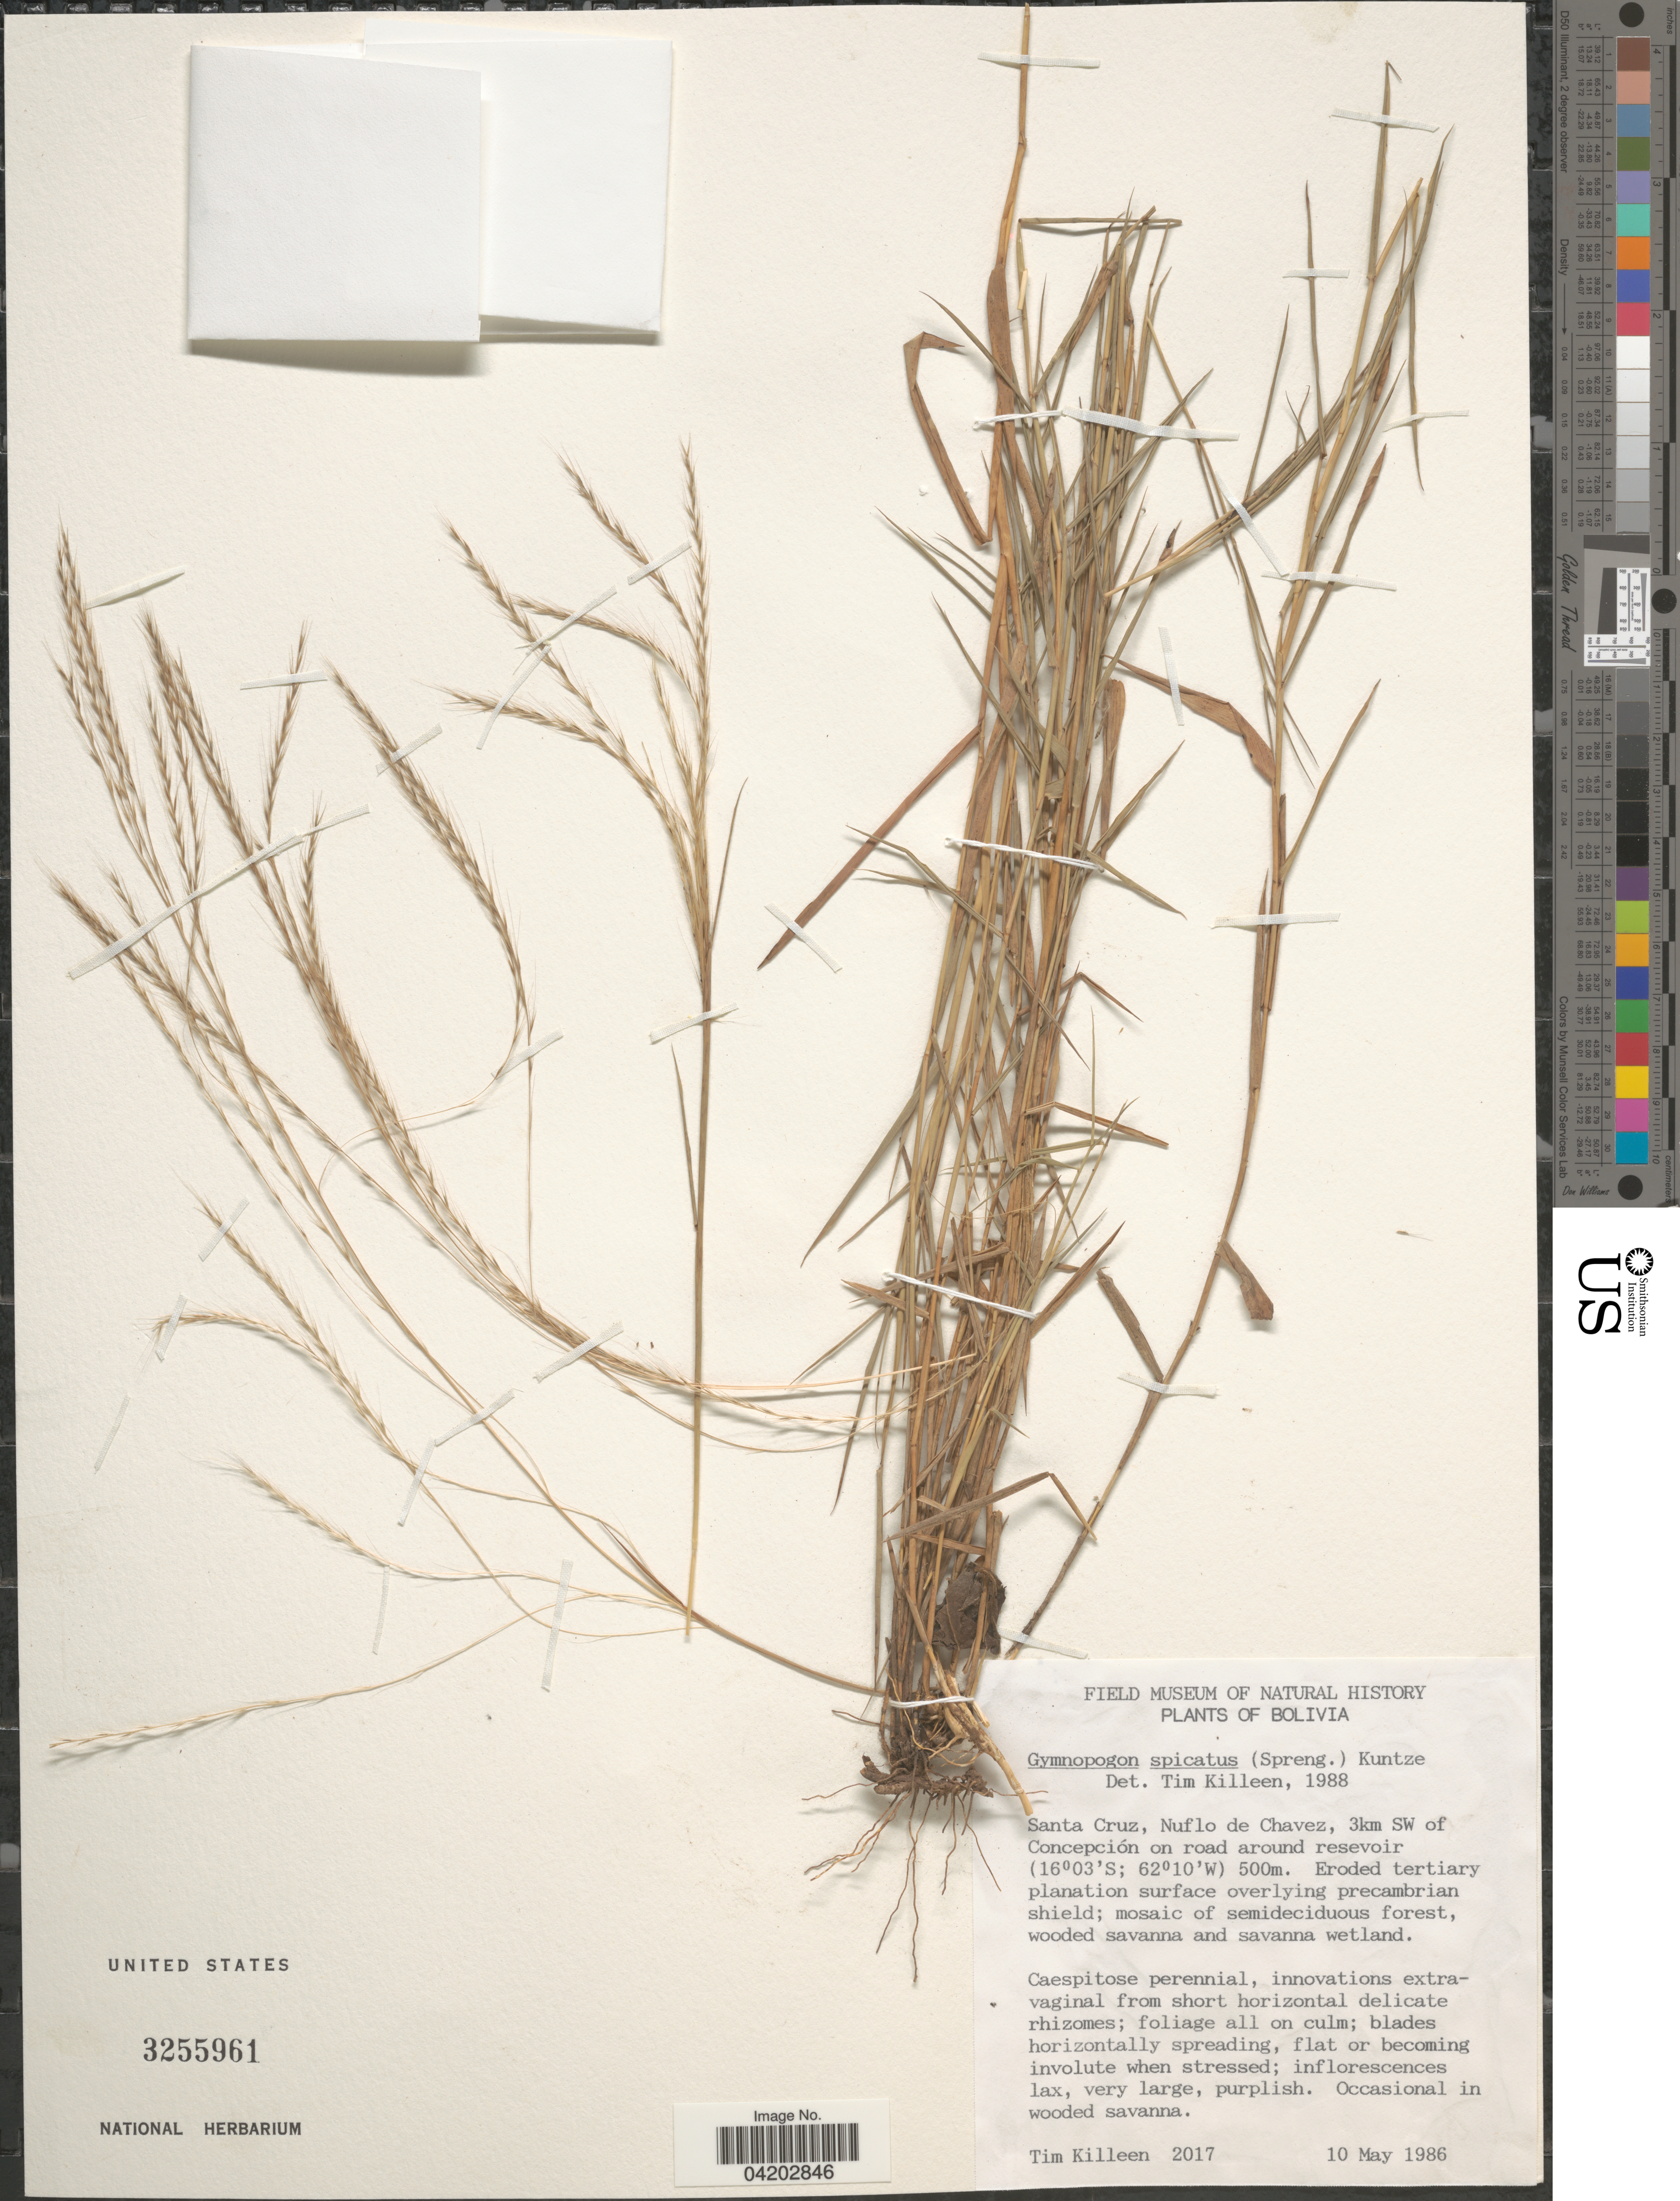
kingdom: Plantae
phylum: Tracheophyta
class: Liliopsida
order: Poales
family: Poaceae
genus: Gymnopogon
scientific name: Gymnopogon spicatus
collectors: T. J. Killeen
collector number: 2017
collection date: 1986-05-10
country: Bolivia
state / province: Santa Cruz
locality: Nuflo de Chavez, 3km SW of Concepción on road around reservoir.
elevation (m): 500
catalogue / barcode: US 3255961